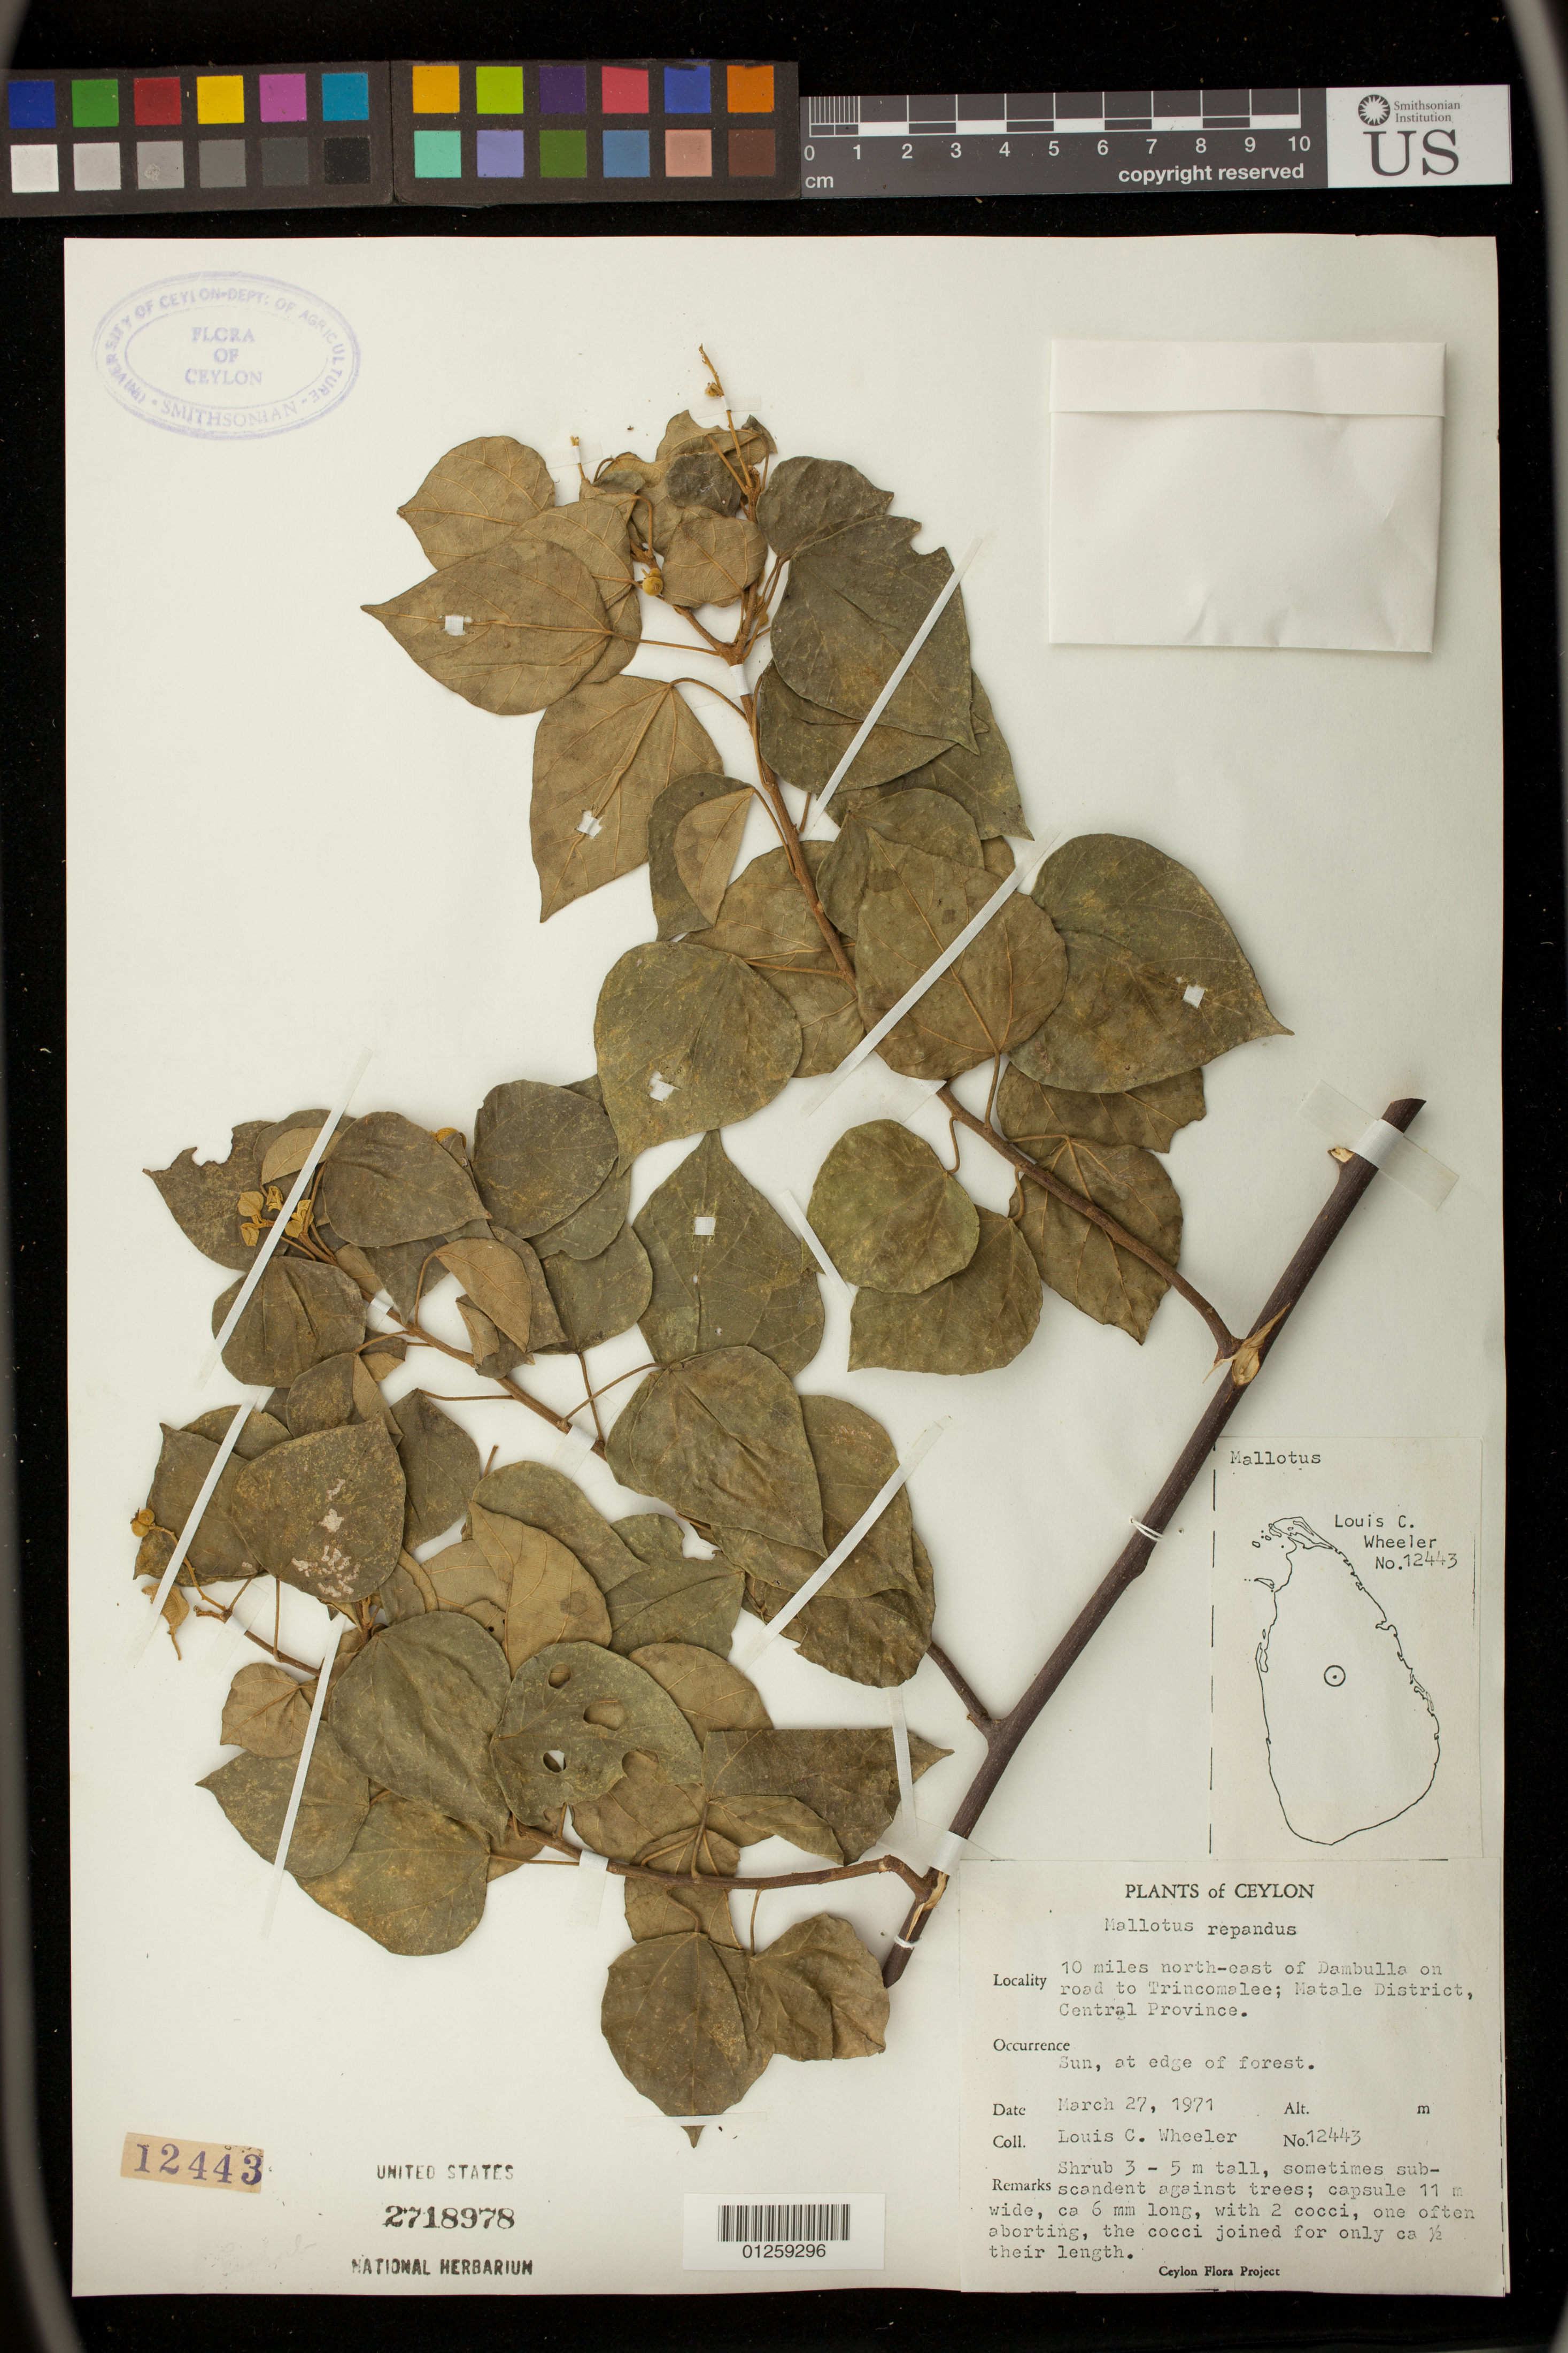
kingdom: Plantae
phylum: Tracheophyta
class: Magnoliopsida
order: Malpighiales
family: Euphorbiaceae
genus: Mallotus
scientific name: Mallotus repandus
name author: (Rottler) Müll. Arg.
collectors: L. C. Wheeler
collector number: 12443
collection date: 1971-03-27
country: Sri Lanka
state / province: Central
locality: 10 miles north-east of Dambulla on road to Trincomalee; Matale District,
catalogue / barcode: US 2718978